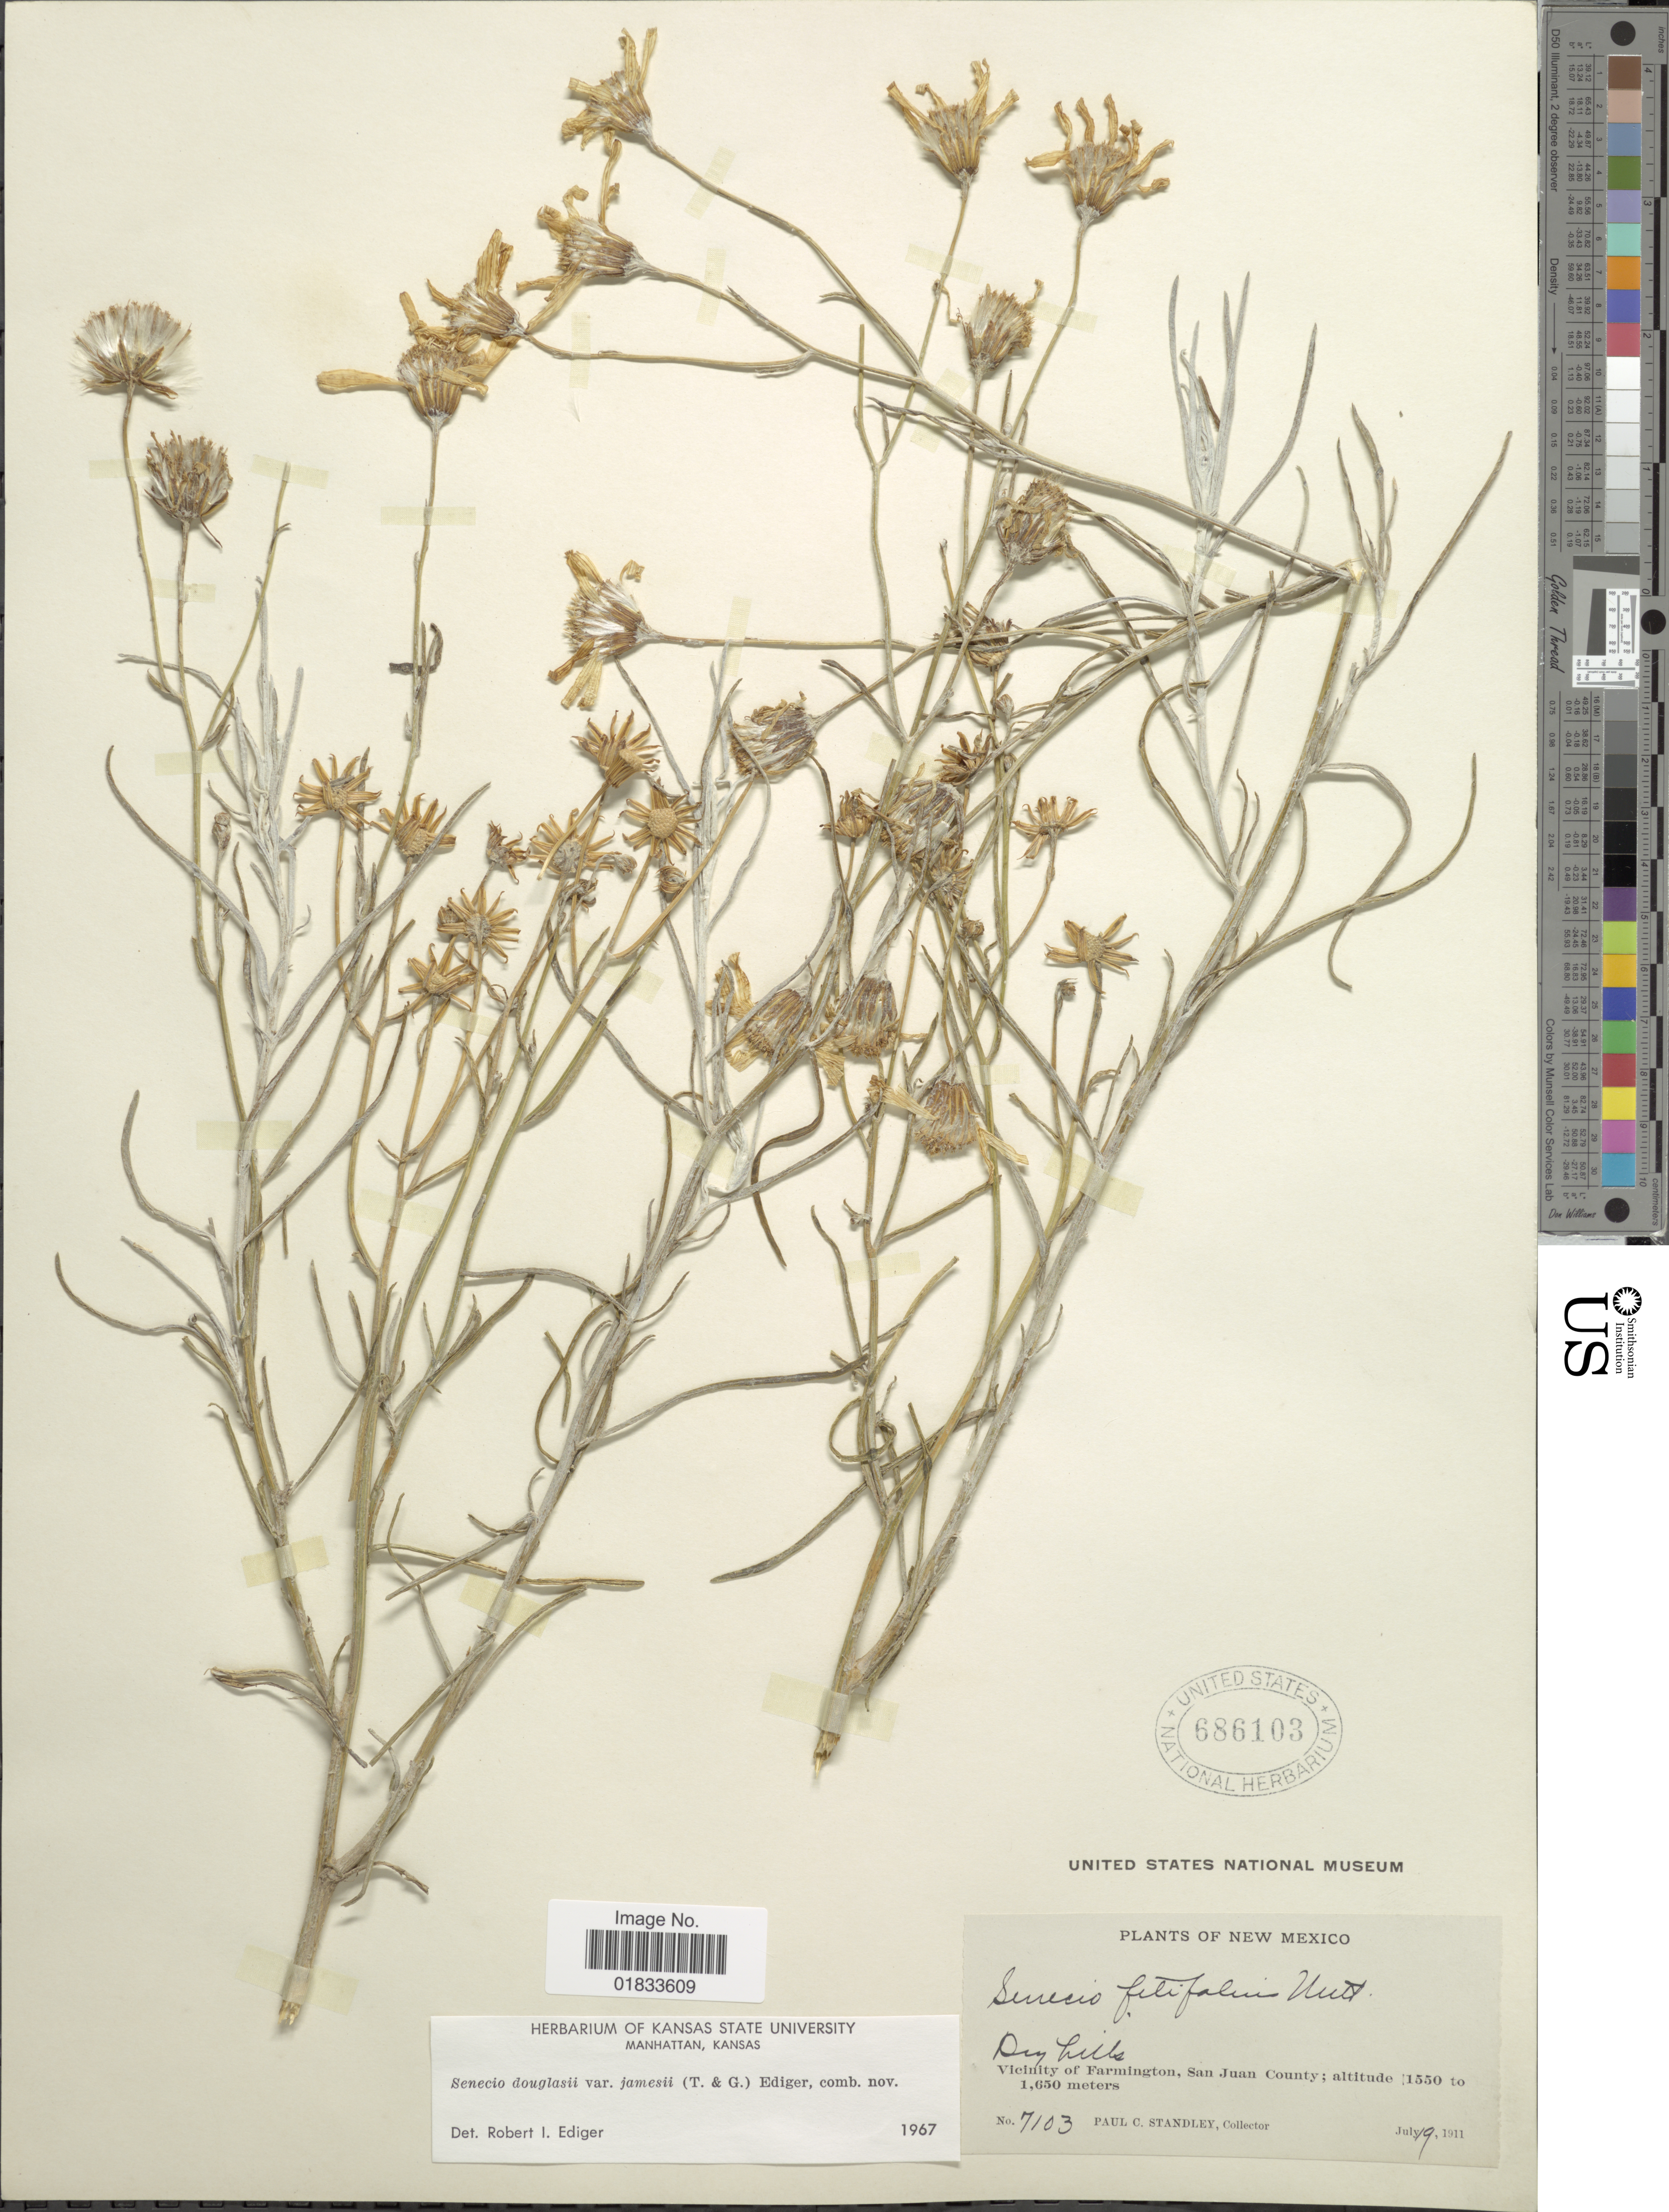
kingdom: Plantae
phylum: Tracheophyta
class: Magnoliopsida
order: Asterales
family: Asteraceae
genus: Senecio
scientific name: Senecio flaccidus var. flaccidus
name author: Less.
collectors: P. C. Standley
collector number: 7103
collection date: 1911-07-19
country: United States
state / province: New Mexico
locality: Vicinity of Farmington, San Juan County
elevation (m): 1550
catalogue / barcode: US 686103